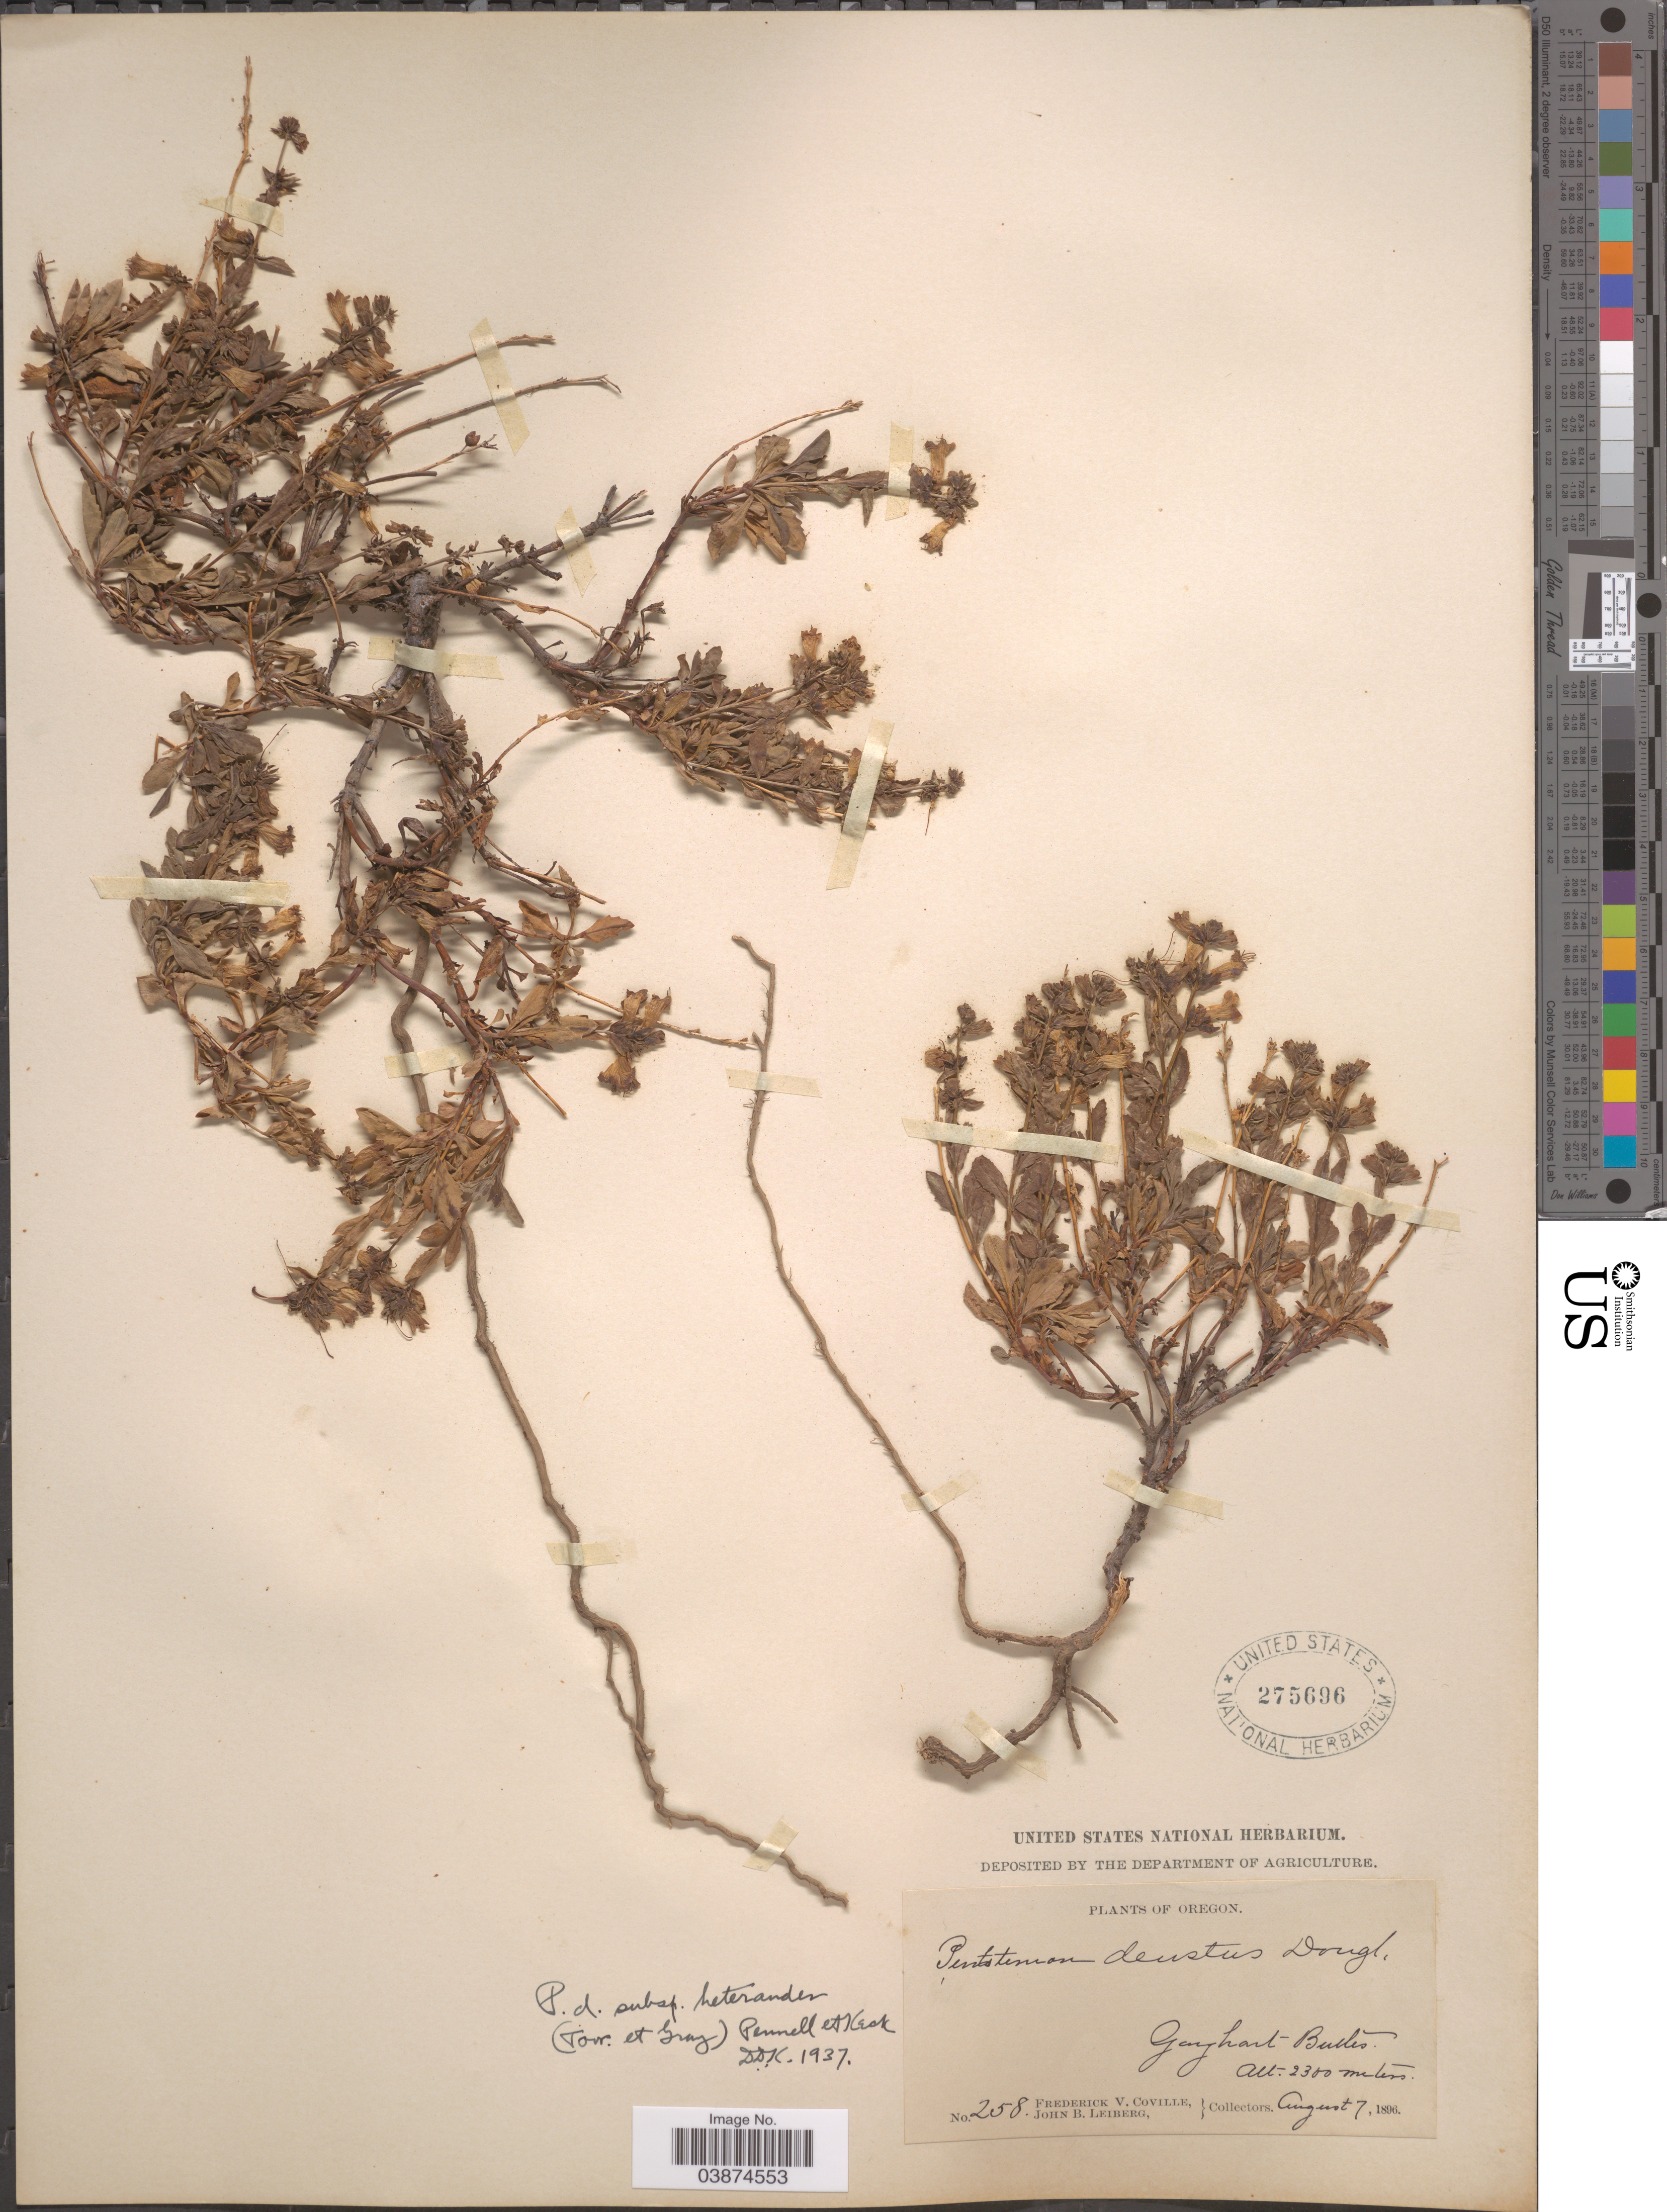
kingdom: Plantae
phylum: Tracheophyta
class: Magnoliopsida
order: Lamiales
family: Plantaginaceae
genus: Penstemon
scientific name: Penstemon deustus var. heterander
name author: (Torr. & A. Gray) Cronquist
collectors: F. V. Coville & J. B. Leiberg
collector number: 258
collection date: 1896-08-07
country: United States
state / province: Oregon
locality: Gayhart-Buttes.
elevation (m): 2300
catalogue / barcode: US 275696